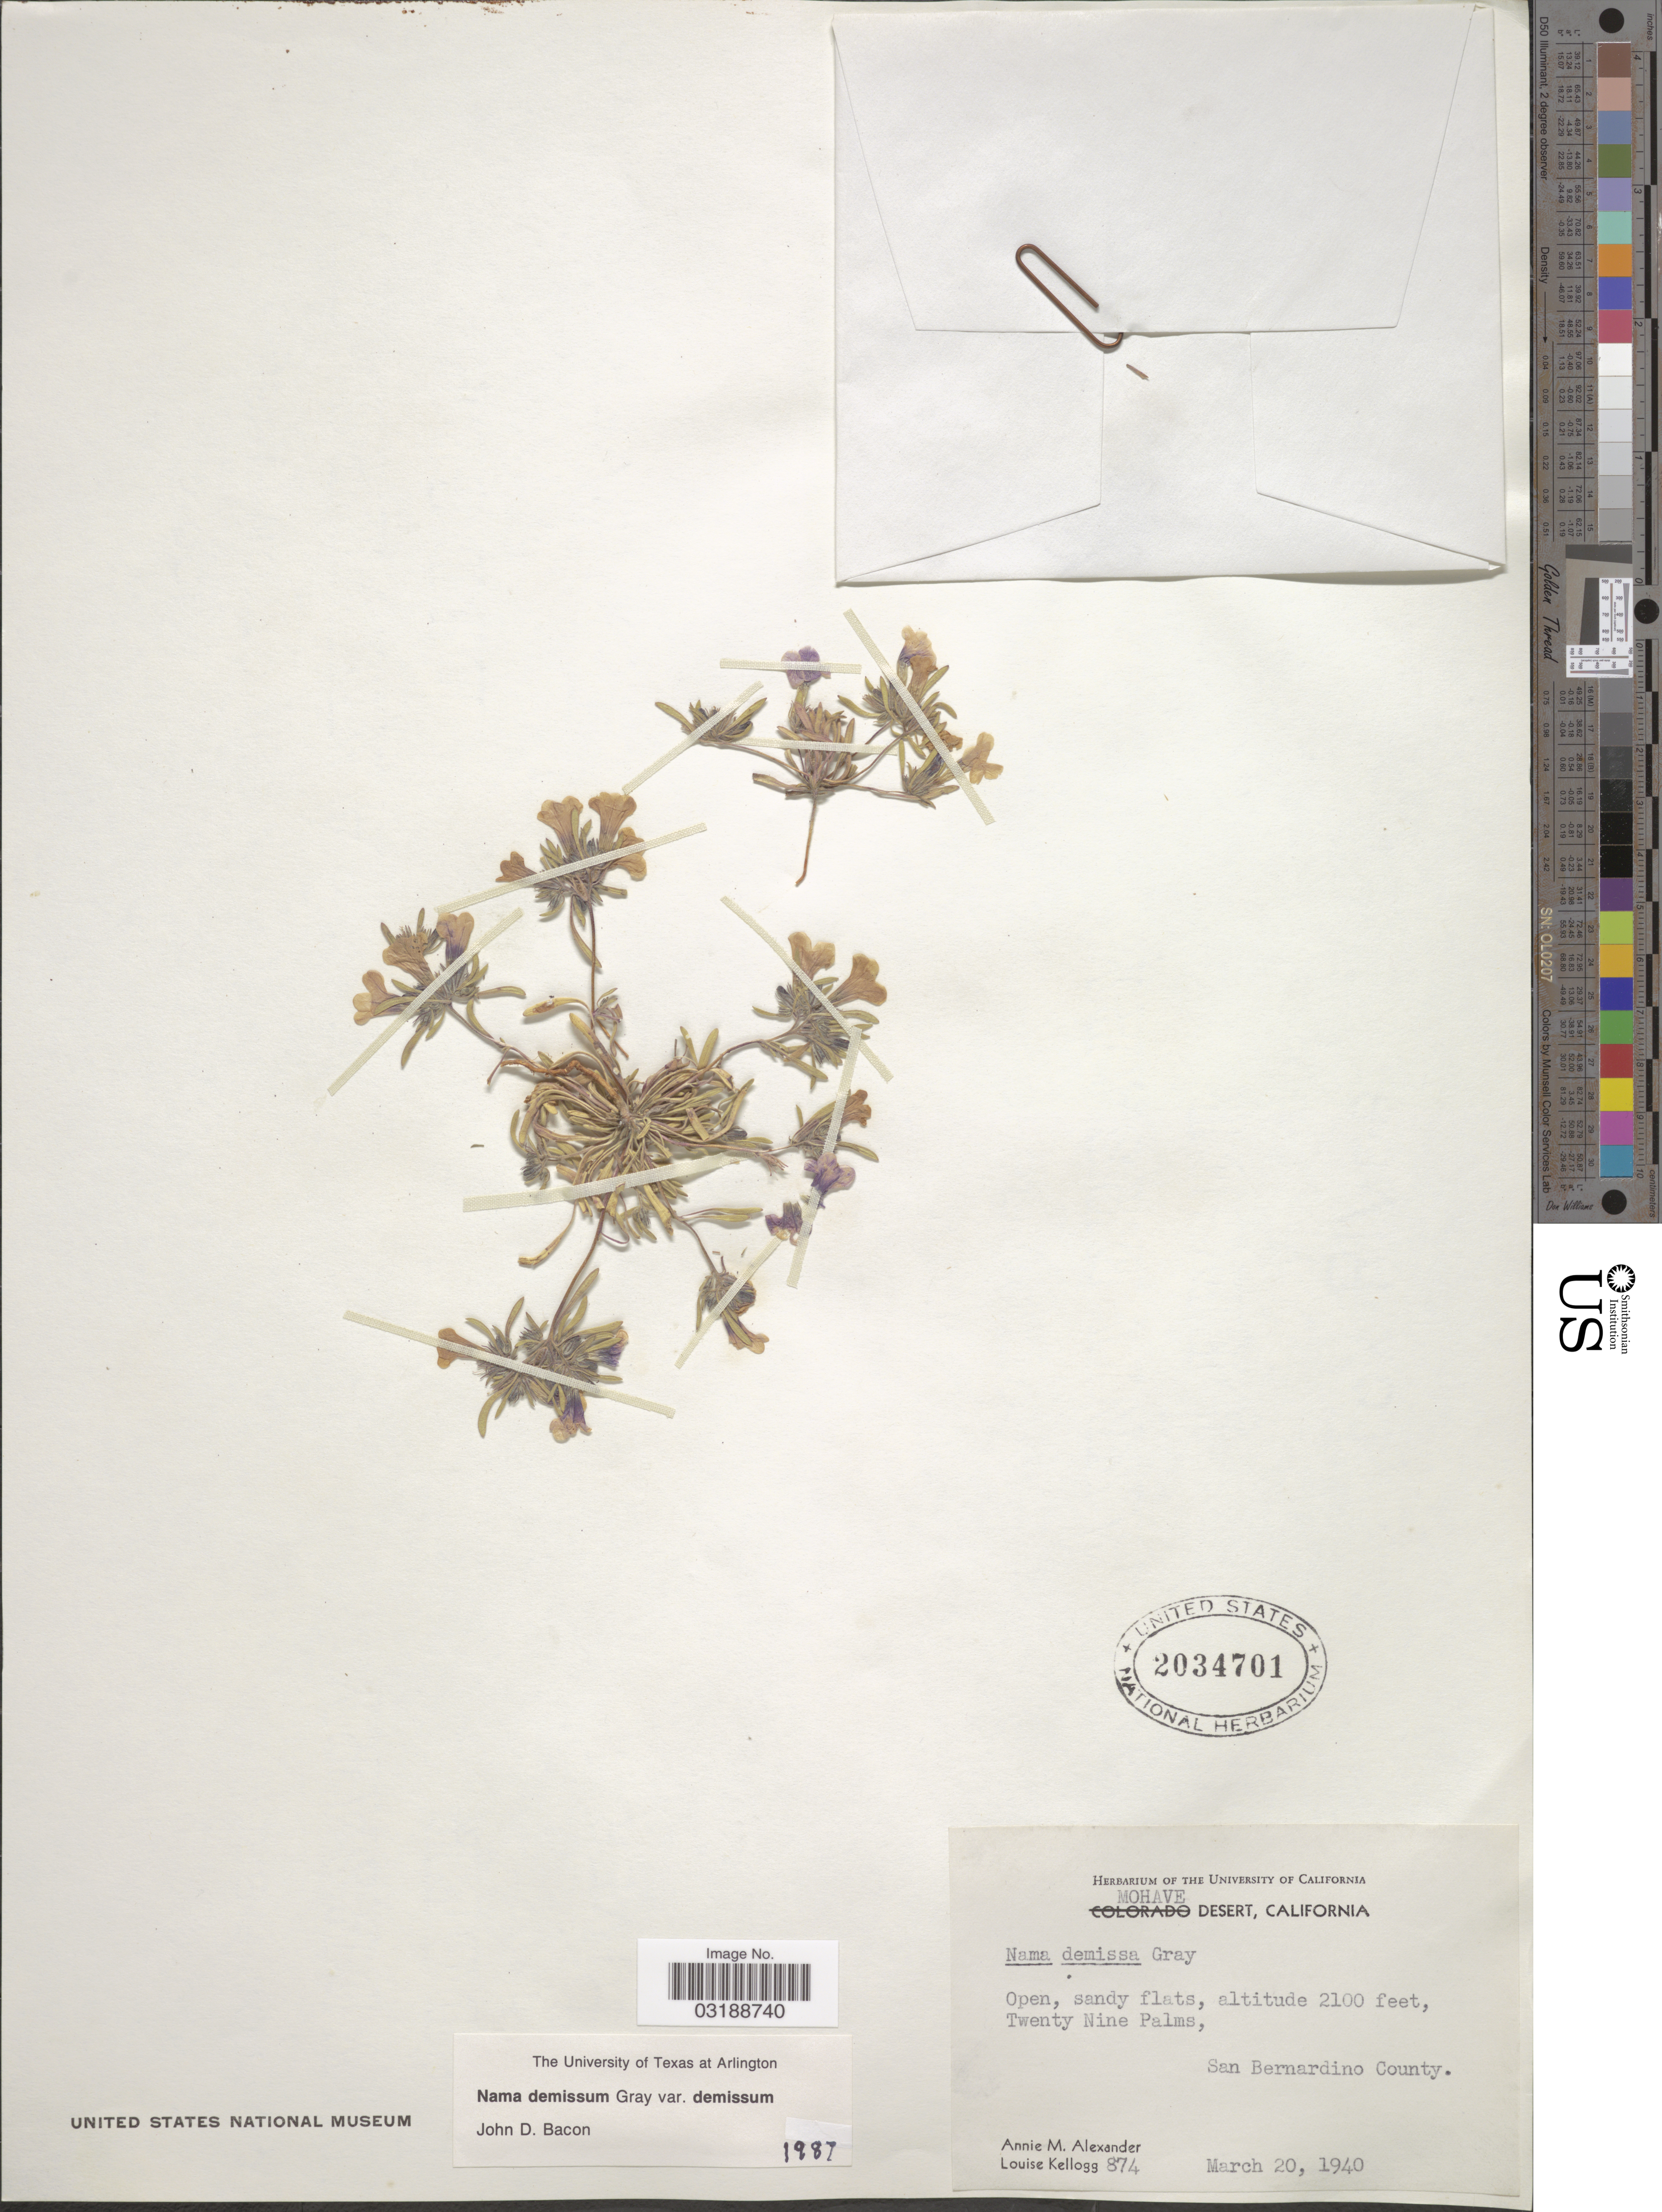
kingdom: Plantae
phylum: Tracheophyta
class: Magnoliopsida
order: Boraginales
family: Namaceae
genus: Nama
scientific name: Nama demissa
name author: A. Gray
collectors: A. M. Alexander & L. Kellogg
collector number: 874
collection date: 1940-03-20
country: United States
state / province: California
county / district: San Bernardino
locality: Mohave Desert. Twenty Nine Palms, San Bernardino County.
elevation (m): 640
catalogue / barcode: US 2034701